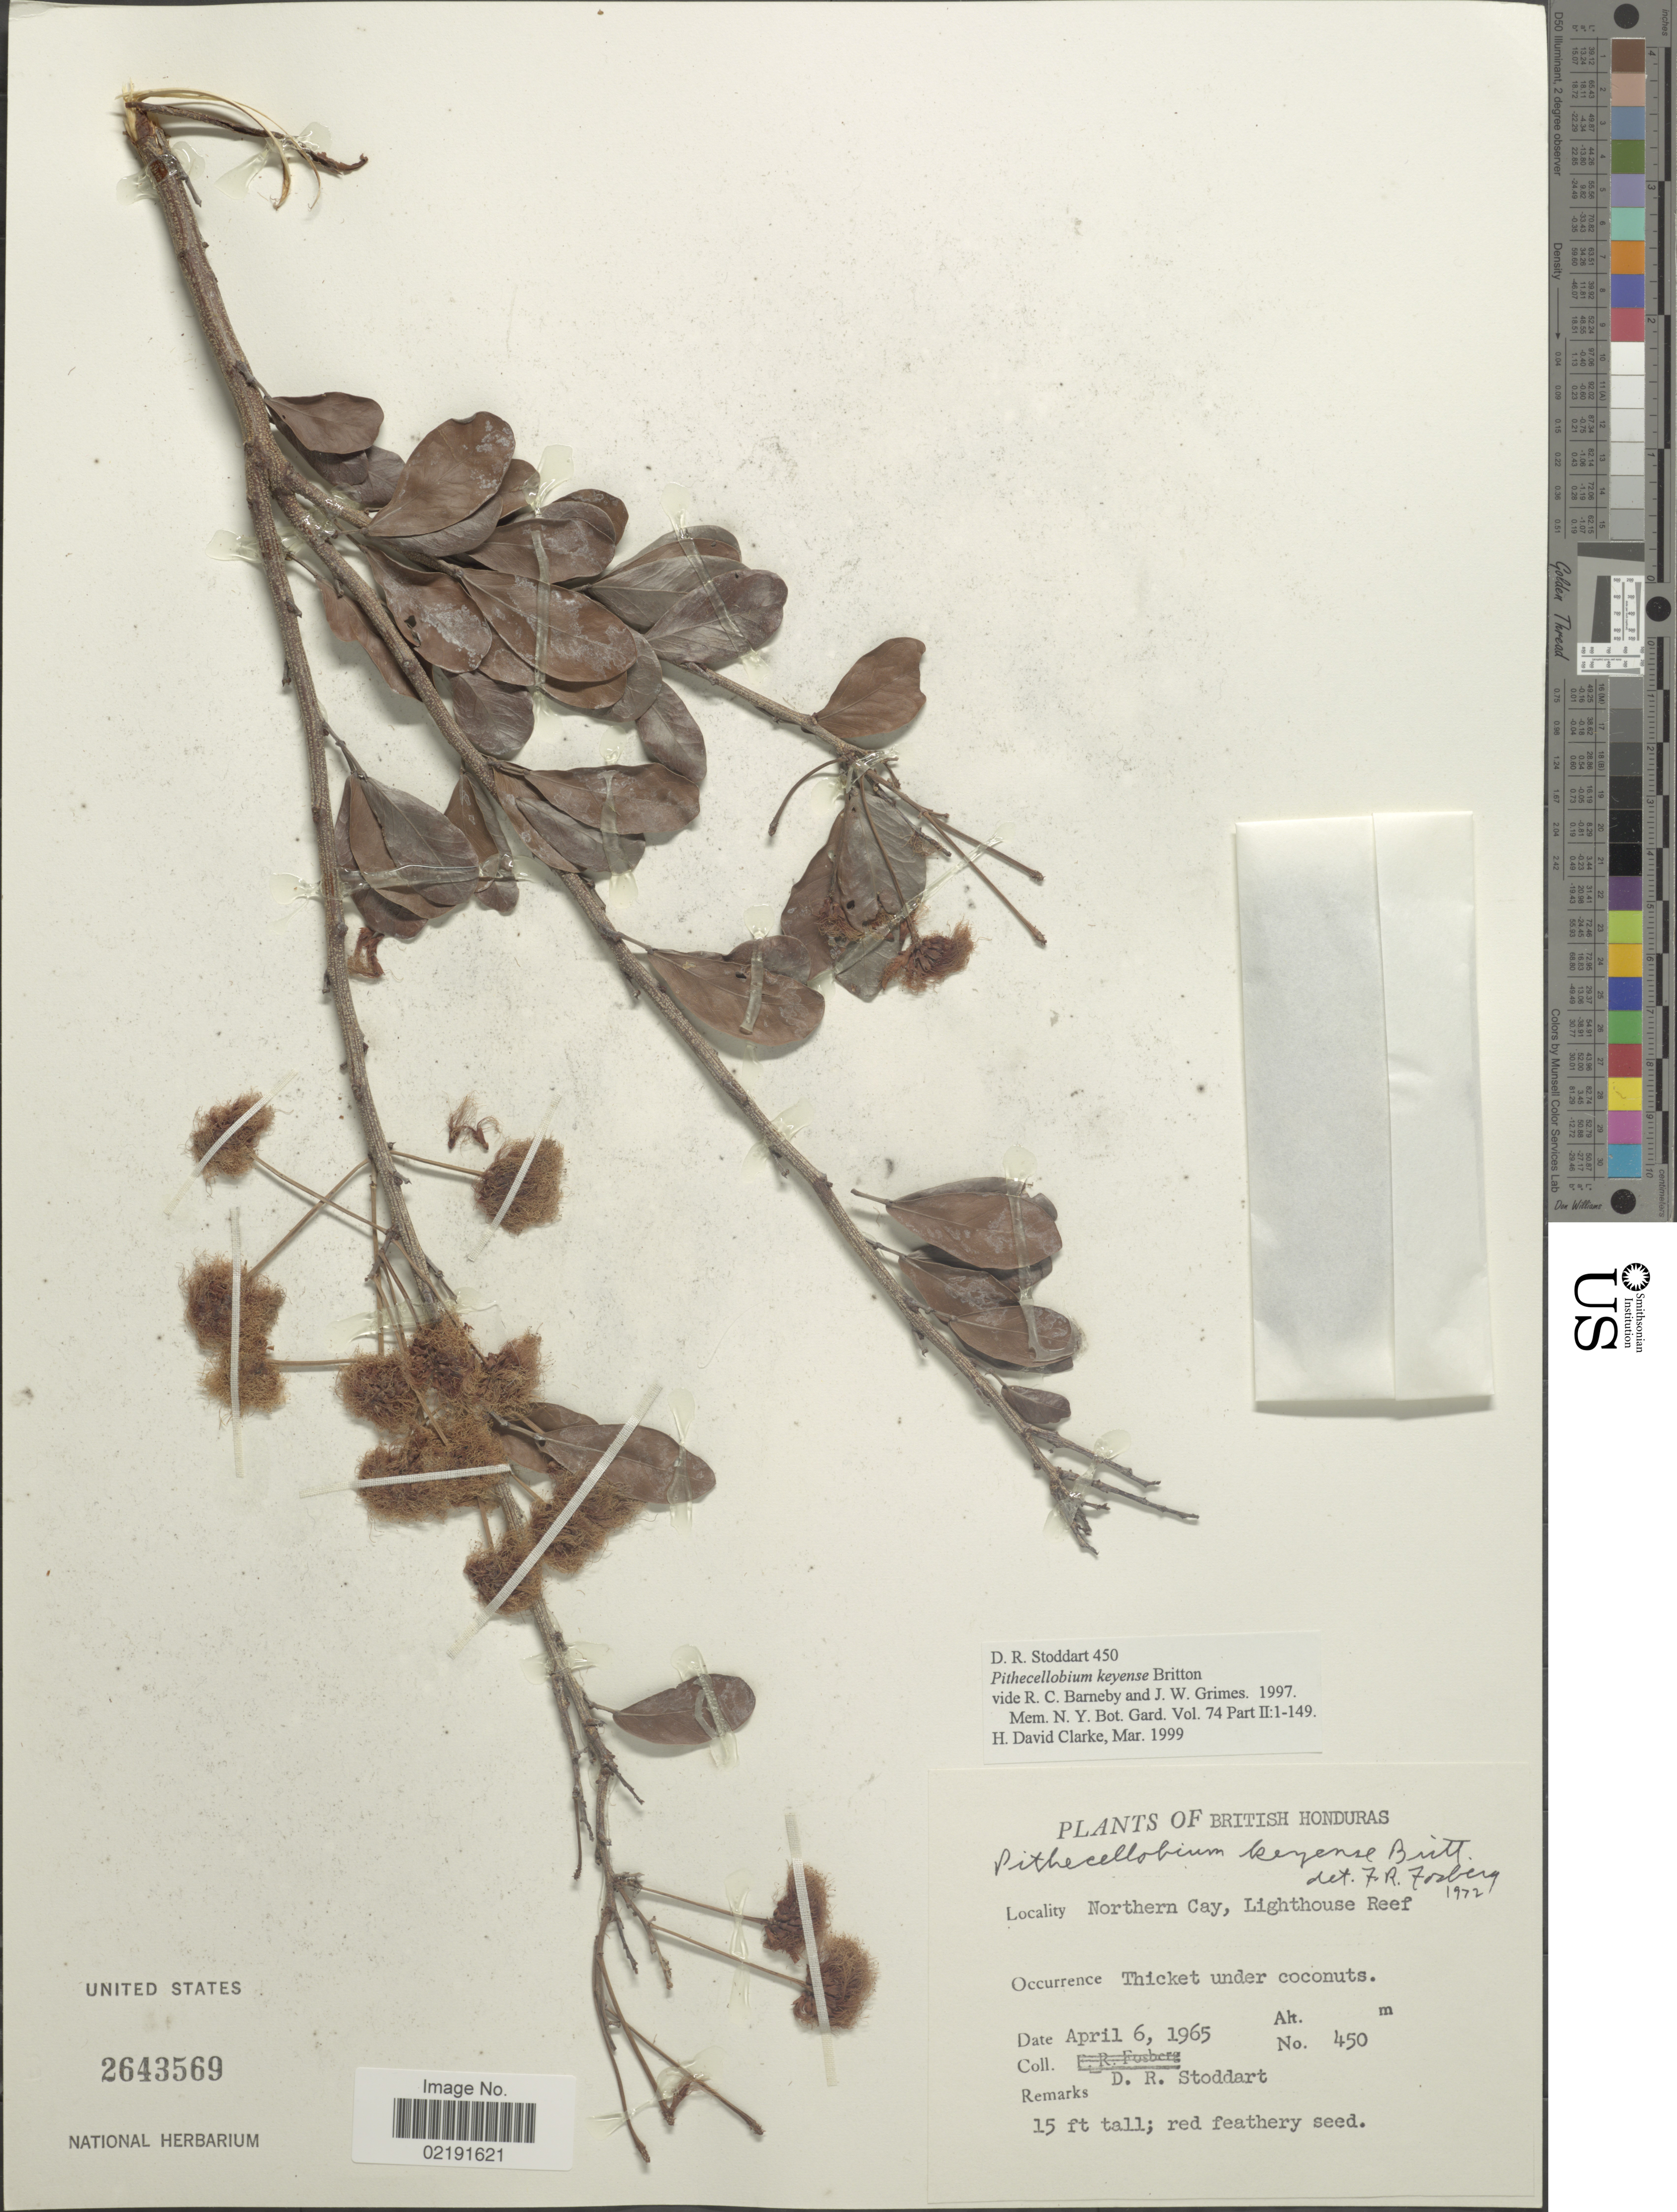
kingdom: Plantae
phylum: Tracheophyta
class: Magnoliopsida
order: Fabales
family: Fabaceae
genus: Pithecellobium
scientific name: Pithecellobium keyense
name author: Britton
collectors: D. R. Stoddart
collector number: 450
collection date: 1965-04-06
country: Belize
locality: British Honduras. Northern Cay, Lighthouse Reef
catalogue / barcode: US 2643569